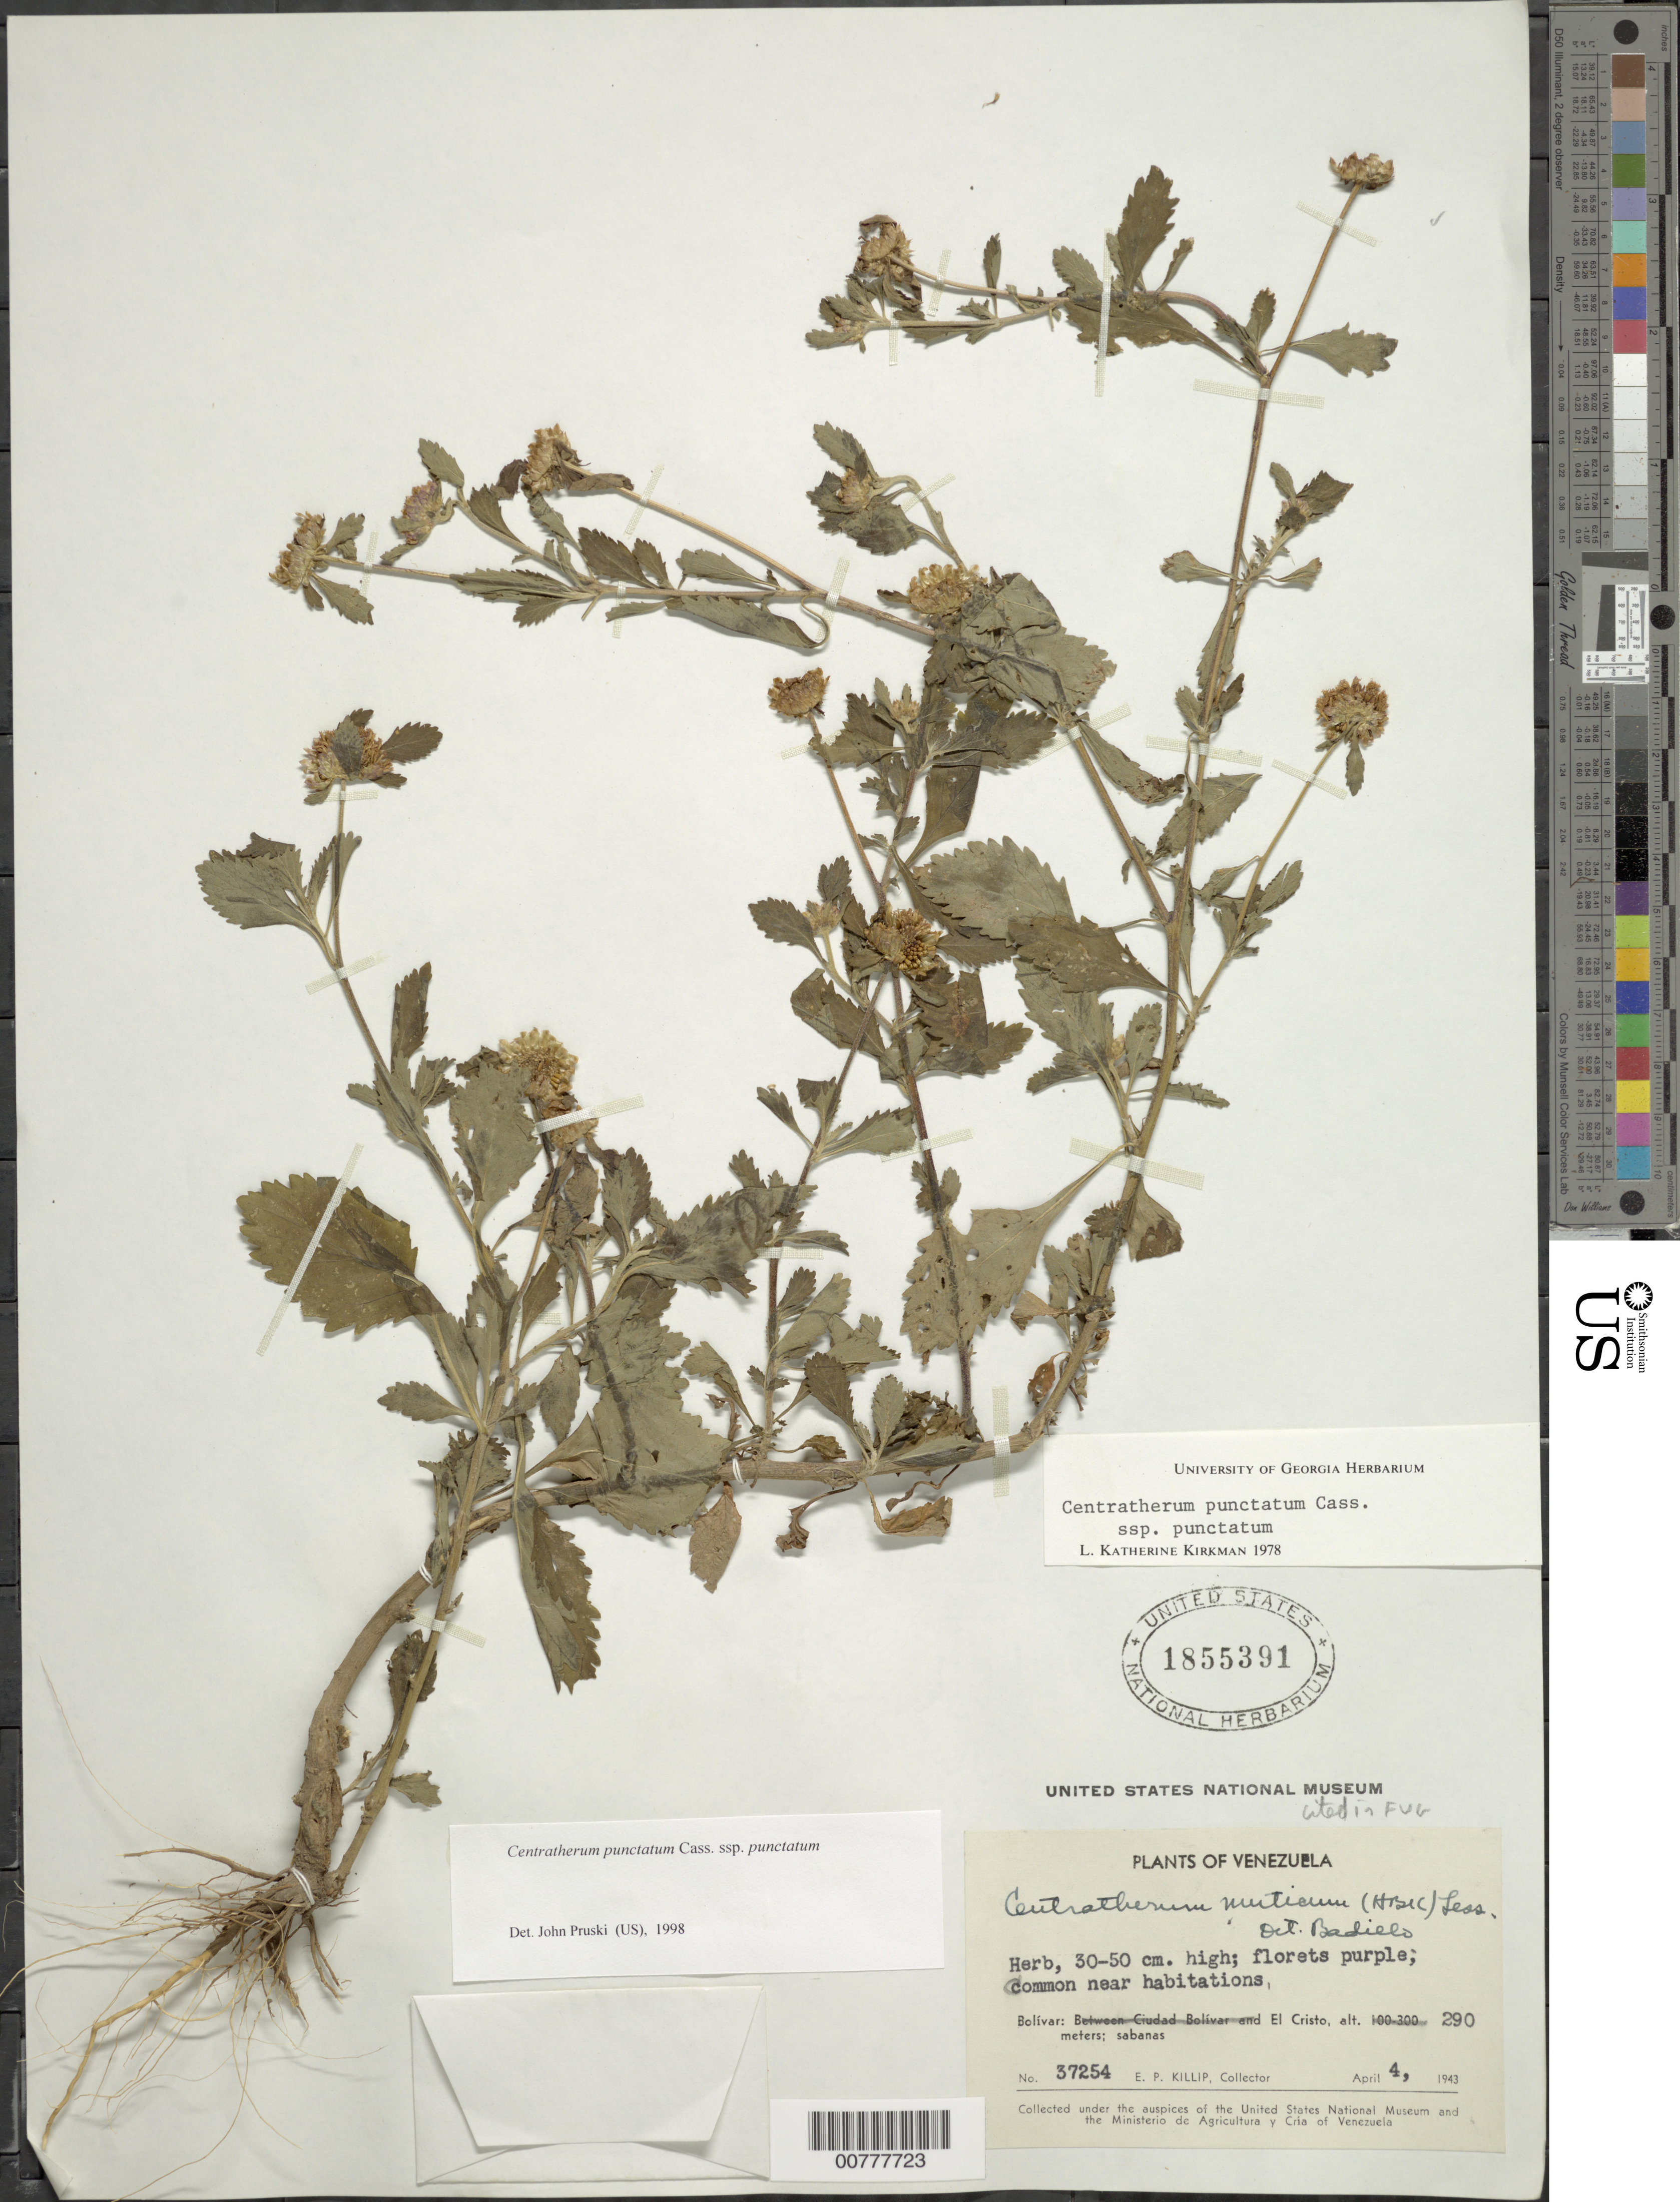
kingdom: Plantae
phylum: Tracheophyta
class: Magnoliopsida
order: Asterales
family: Asteraceae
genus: Centratherum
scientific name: Centratherum punctatum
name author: Cass.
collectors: E. P. Killip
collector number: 37254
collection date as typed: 4-Apr-43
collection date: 1943-04-04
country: Venezuela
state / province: Bolívar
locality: El Cristo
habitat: Sabanas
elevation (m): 290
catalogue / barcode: US 1855391